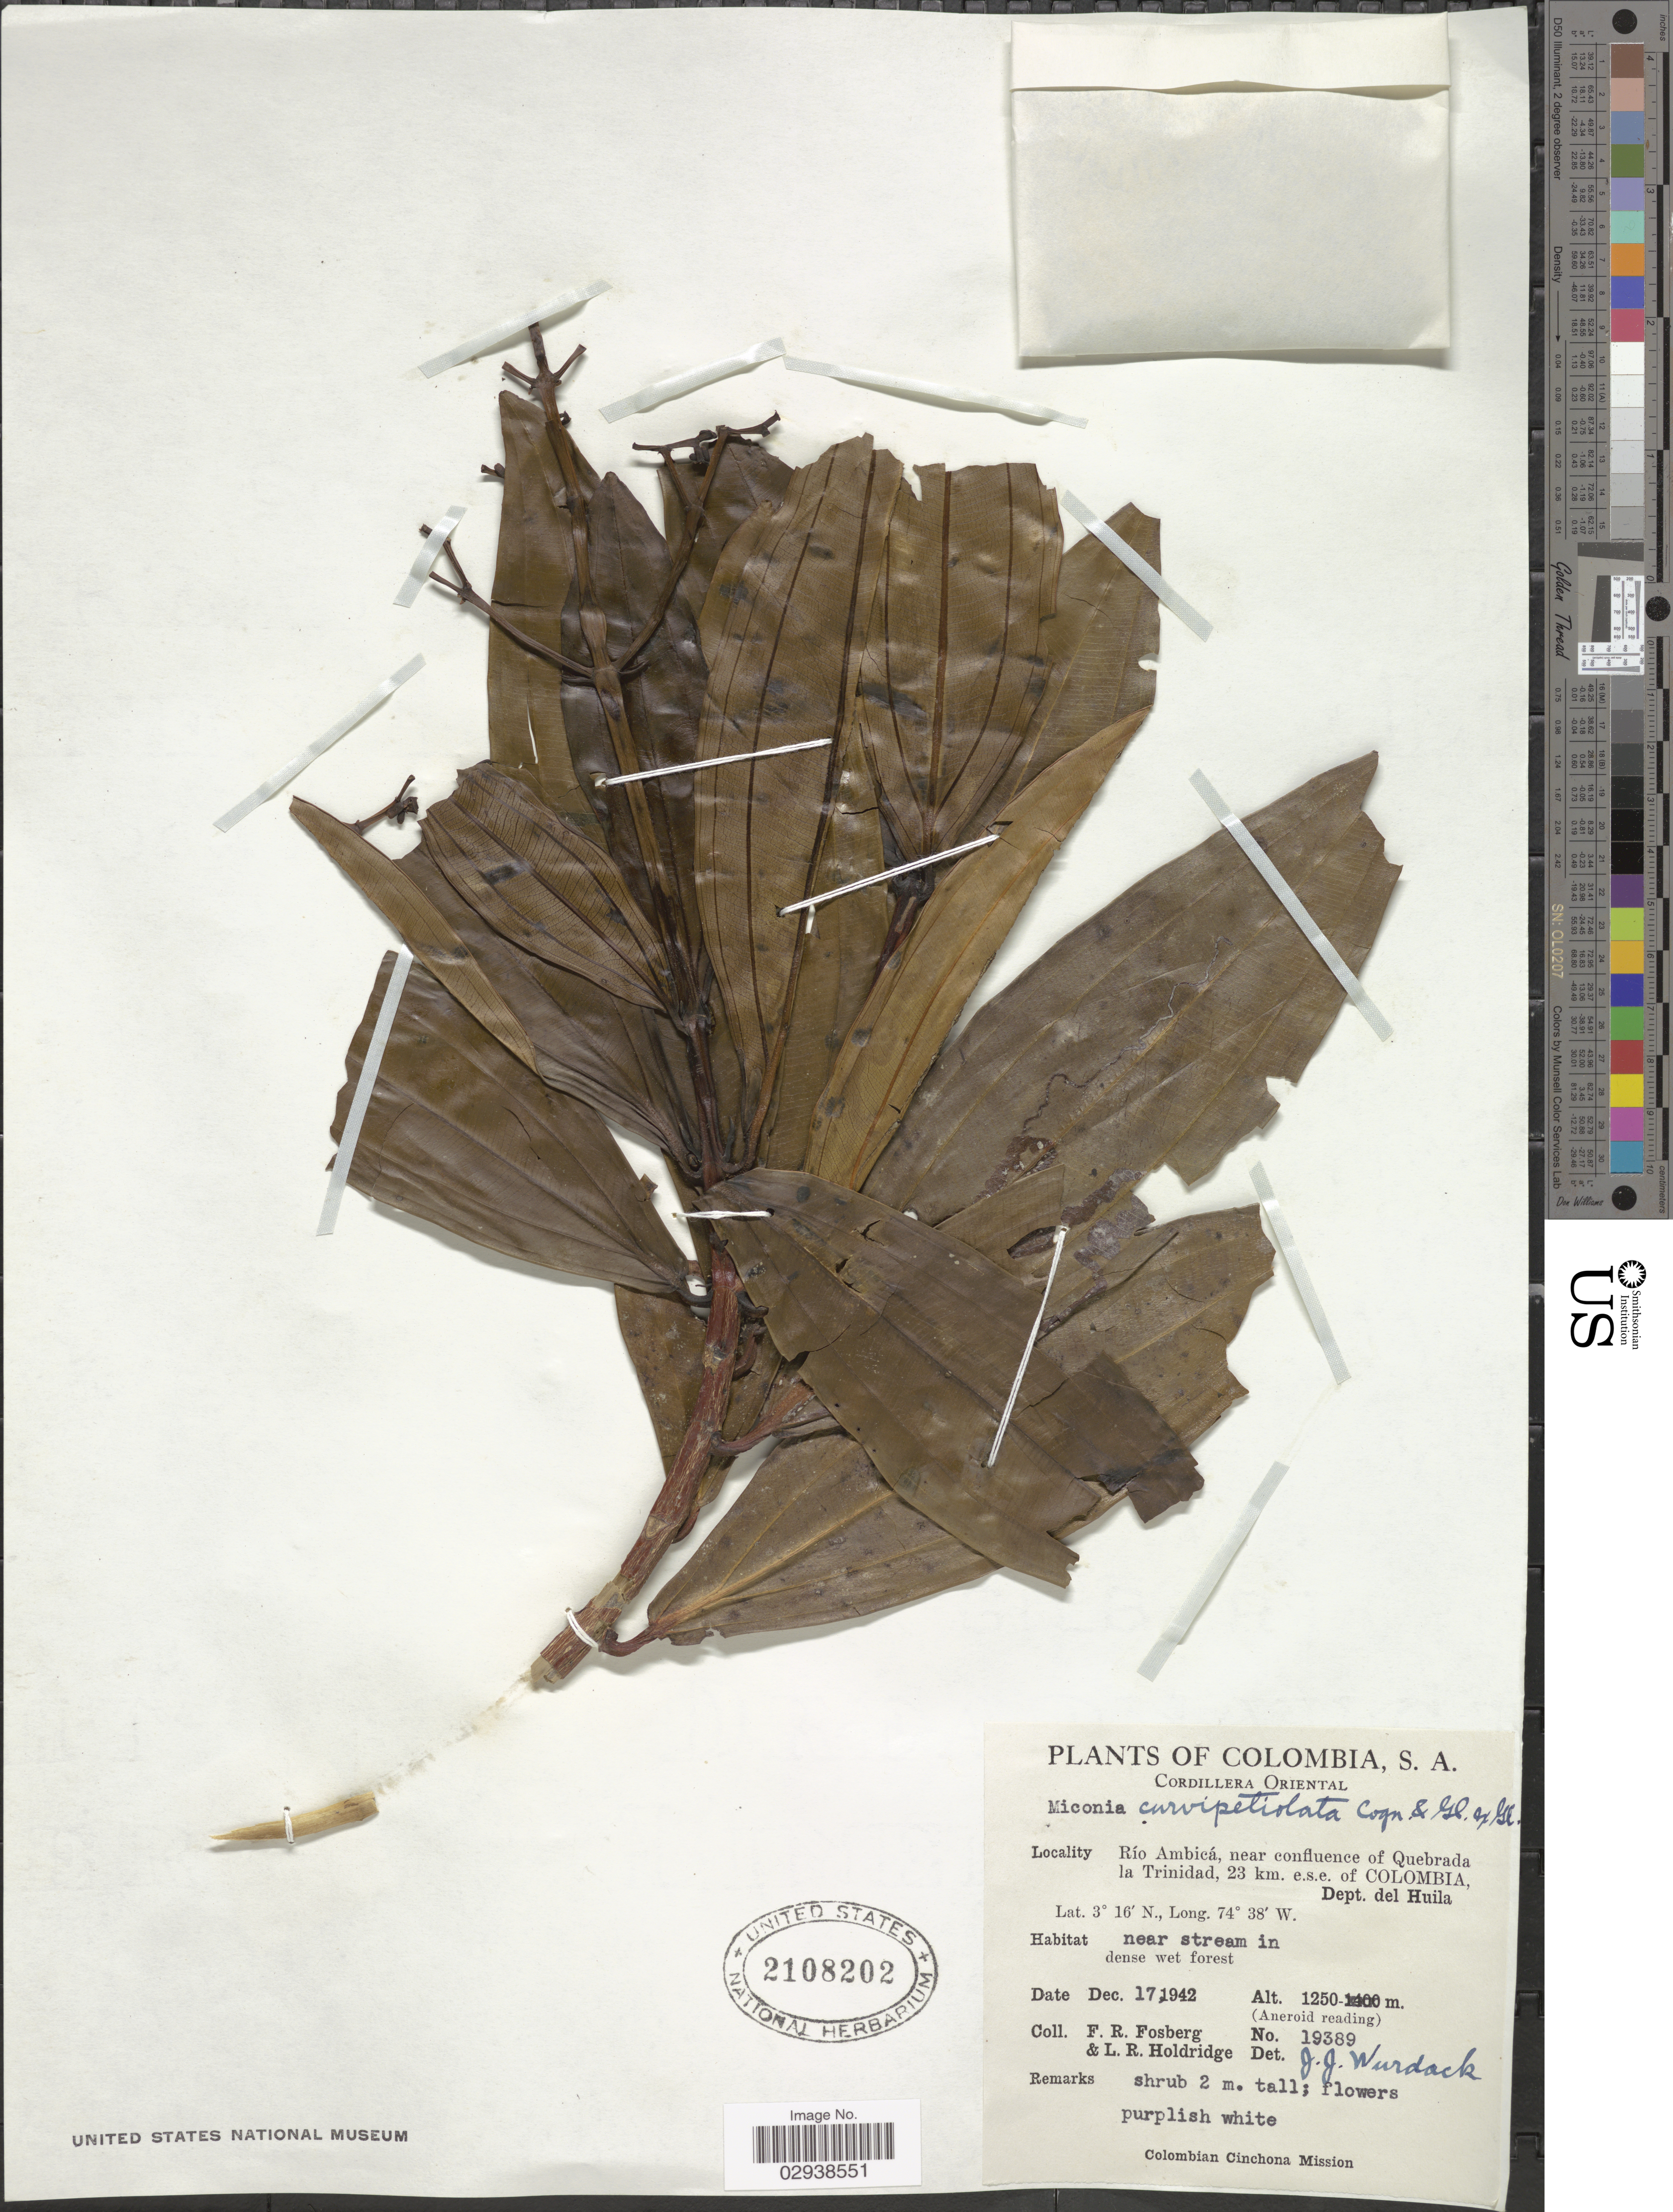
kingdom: Plantae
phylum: Tracheophyta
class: Magnoliopsida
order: Myrtales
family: Melastomataceae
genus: Miconia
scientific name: Miconia curvipetiolata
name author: Cogn. & Gleason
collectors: F. R. Fosberg & L. Holdridge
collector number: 19389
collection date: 1942-12-17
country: Colombia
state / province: Huila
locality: Cordillera Oriental, Río Ambicá, near confluence of Quebrada la Trinidad, 23 km. e.s.e. of Colombia, Dept. del Huila.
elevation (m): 1250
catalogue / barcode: US 2108202